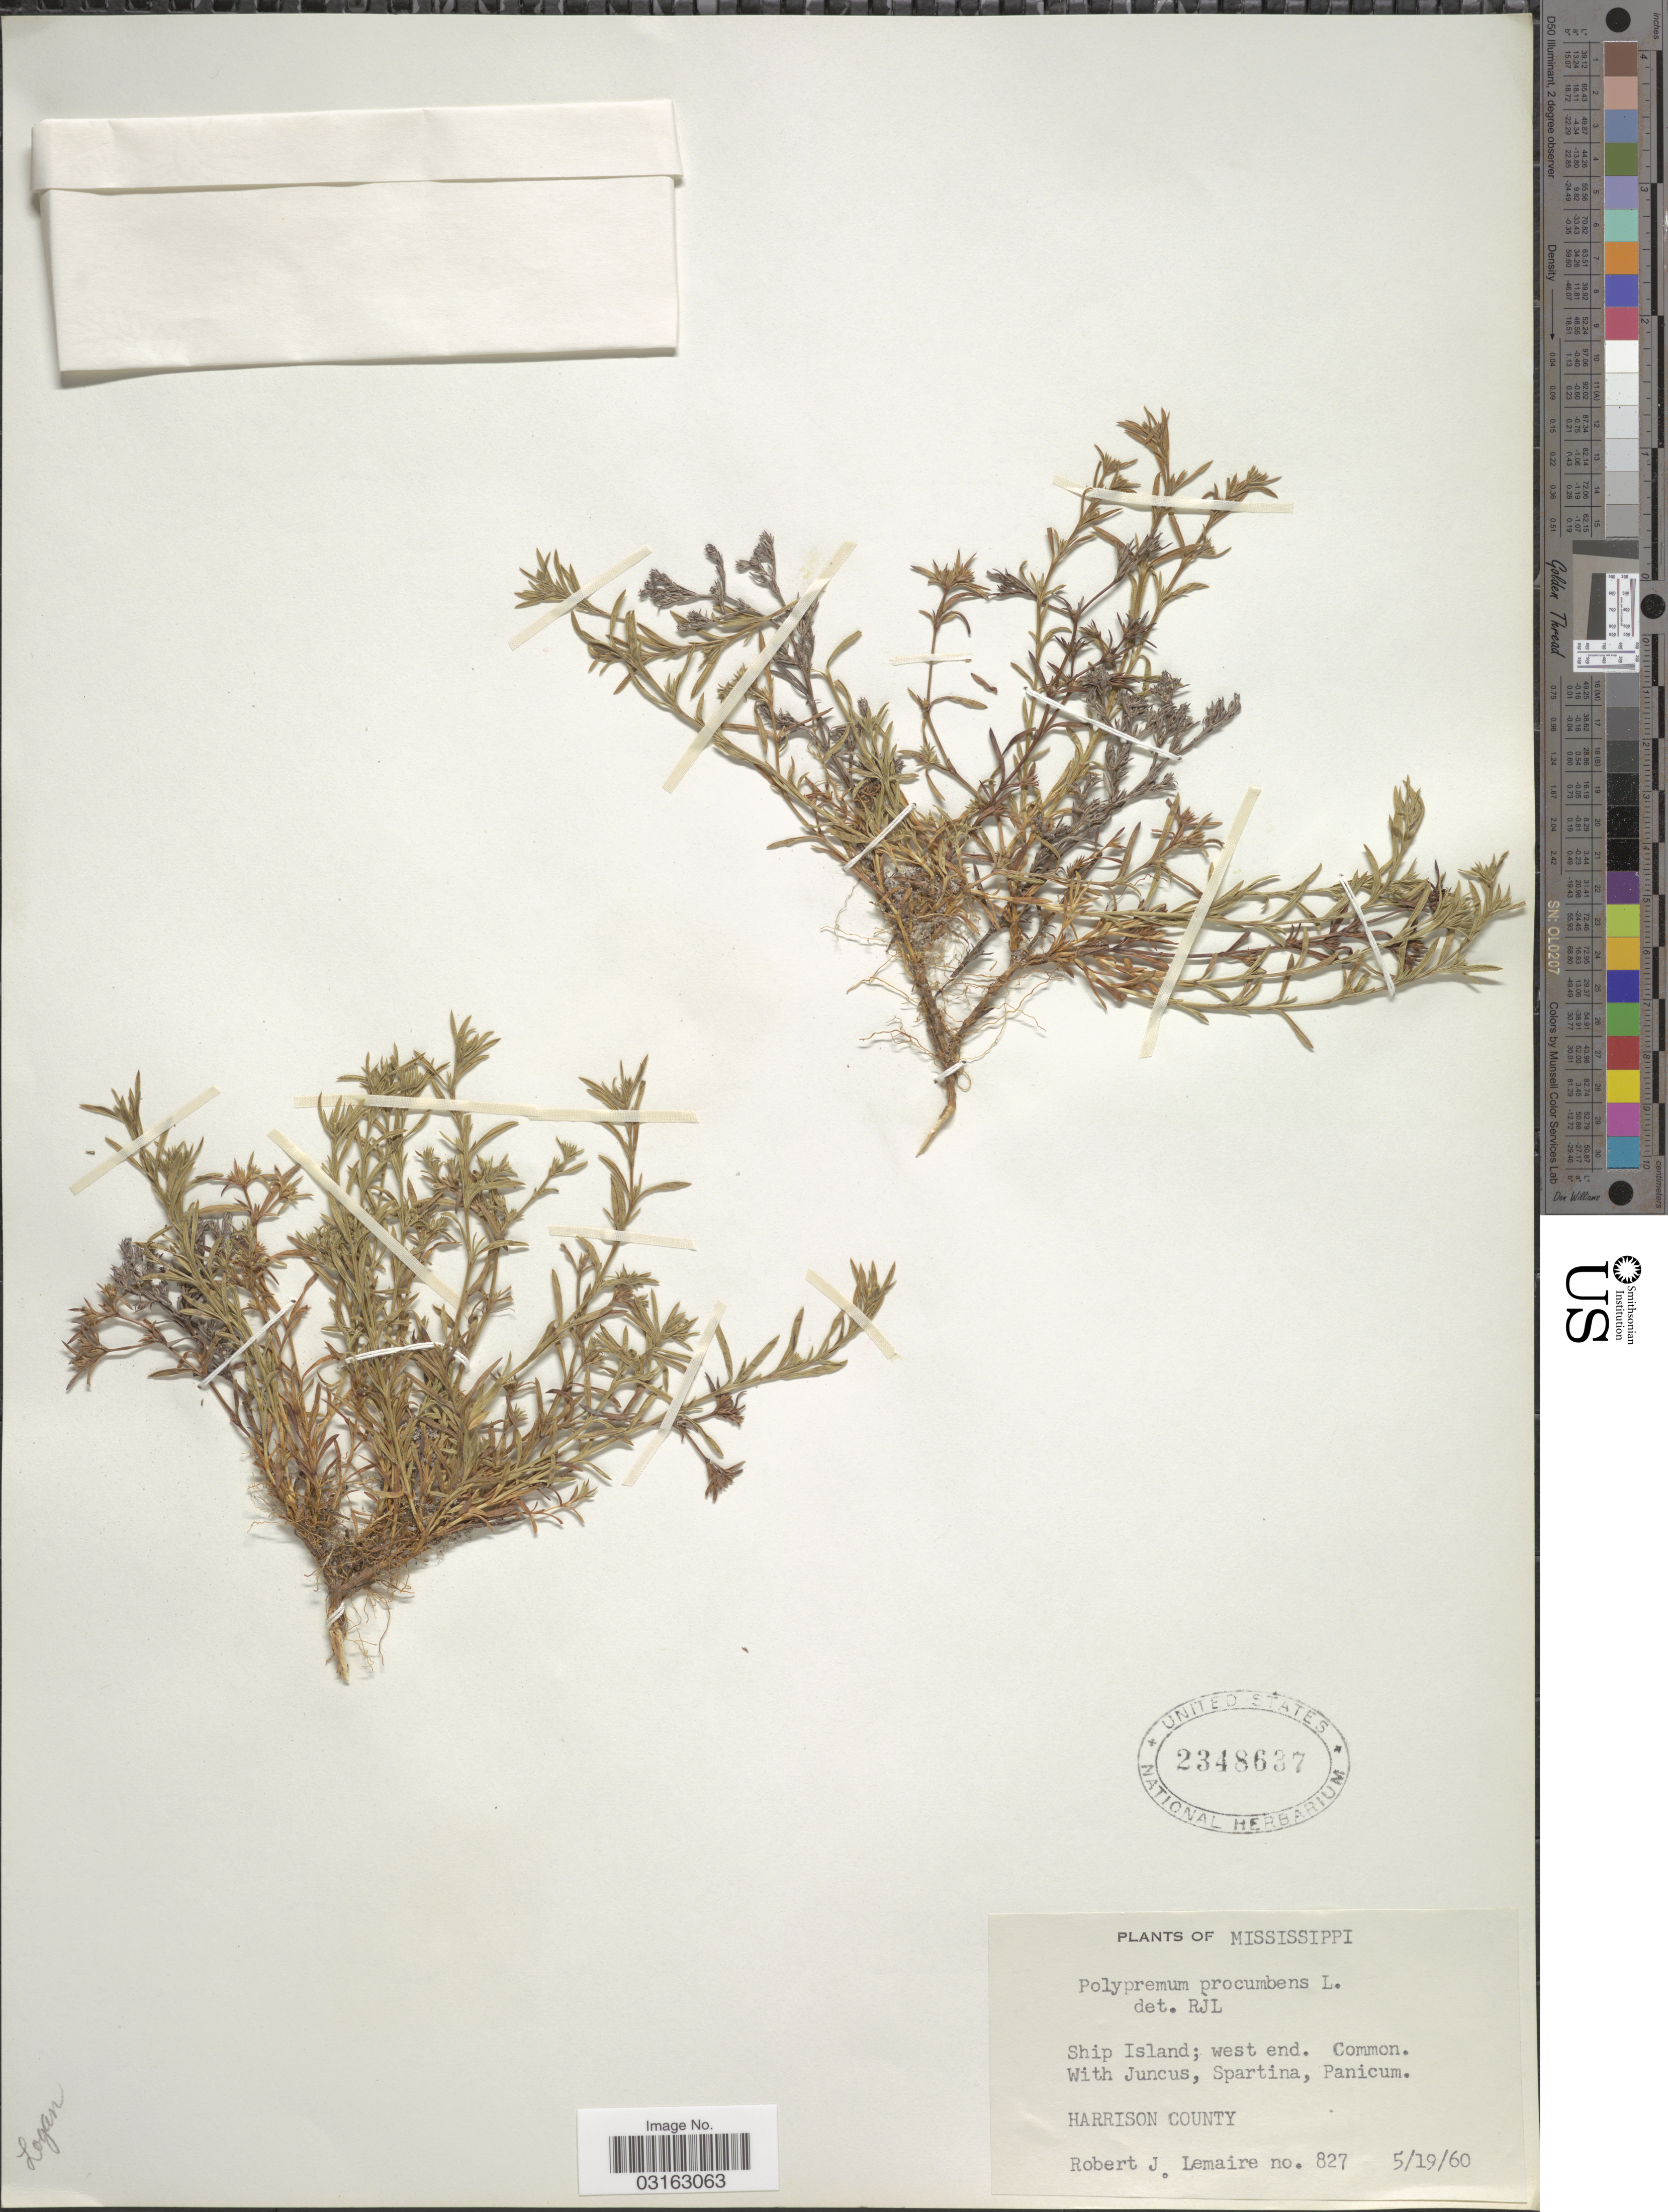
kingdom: Plantae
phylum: Tracheophyta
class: Magnoliopsida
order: Lamiales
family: Tetrachondraceae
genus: Polypremum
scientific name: Polypremum procumbens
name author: L.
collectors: R. J. Lemaire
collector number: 827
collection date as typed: Transcribed d/m/y: 19/5/60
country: United States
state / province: Mississippi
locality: Ship Island; west end. Harrison County.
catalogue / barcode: US 2348637